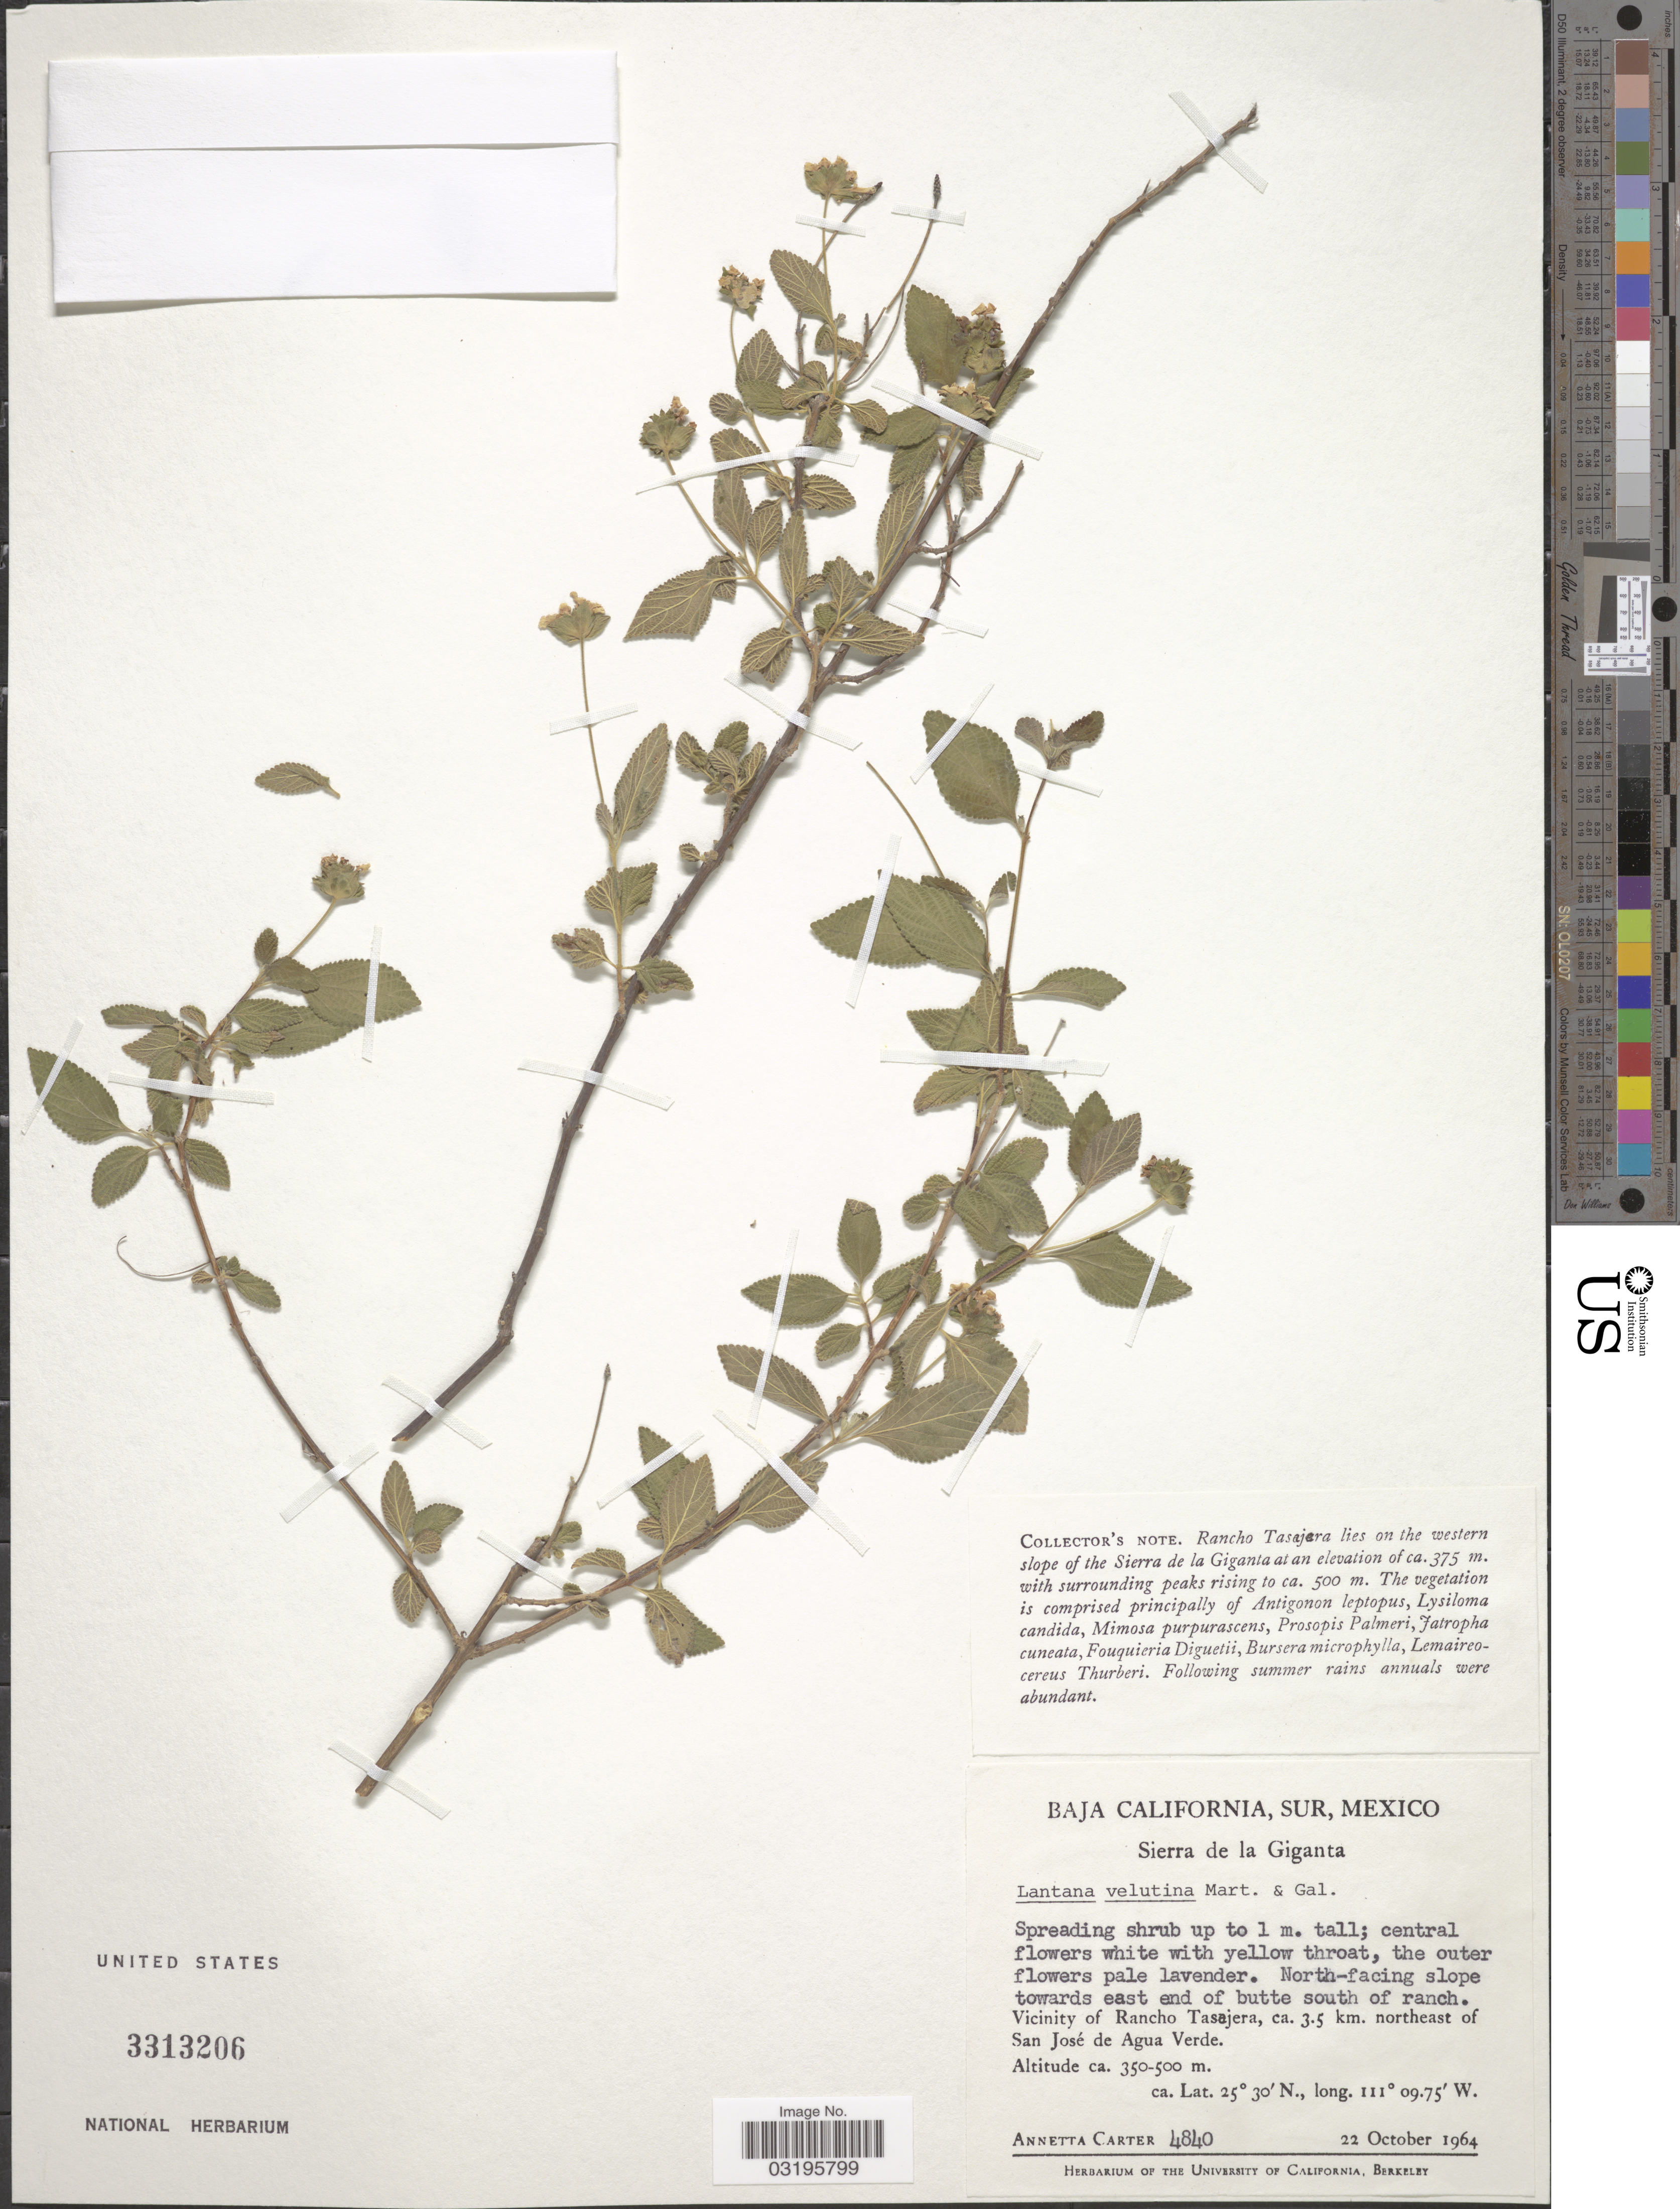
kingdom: Plantae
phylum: Tracheophyta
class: Magnoliopsida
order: Lamiales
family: Verbenaceae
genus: Lantana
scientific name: Lantana velutina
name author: M. Martens & Galeotti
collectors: A. Carter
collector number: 4840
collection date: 1964-10-22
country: Mexico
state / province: Baja California Sur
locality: Sierra de la Giganta. North-facing slope towards east end of butte south of ranch. Vicinity of Rancho Tasajera, ca. 3.5 km. northeast of San José de Agua Verde.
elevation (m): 350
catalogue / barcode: US 3313206